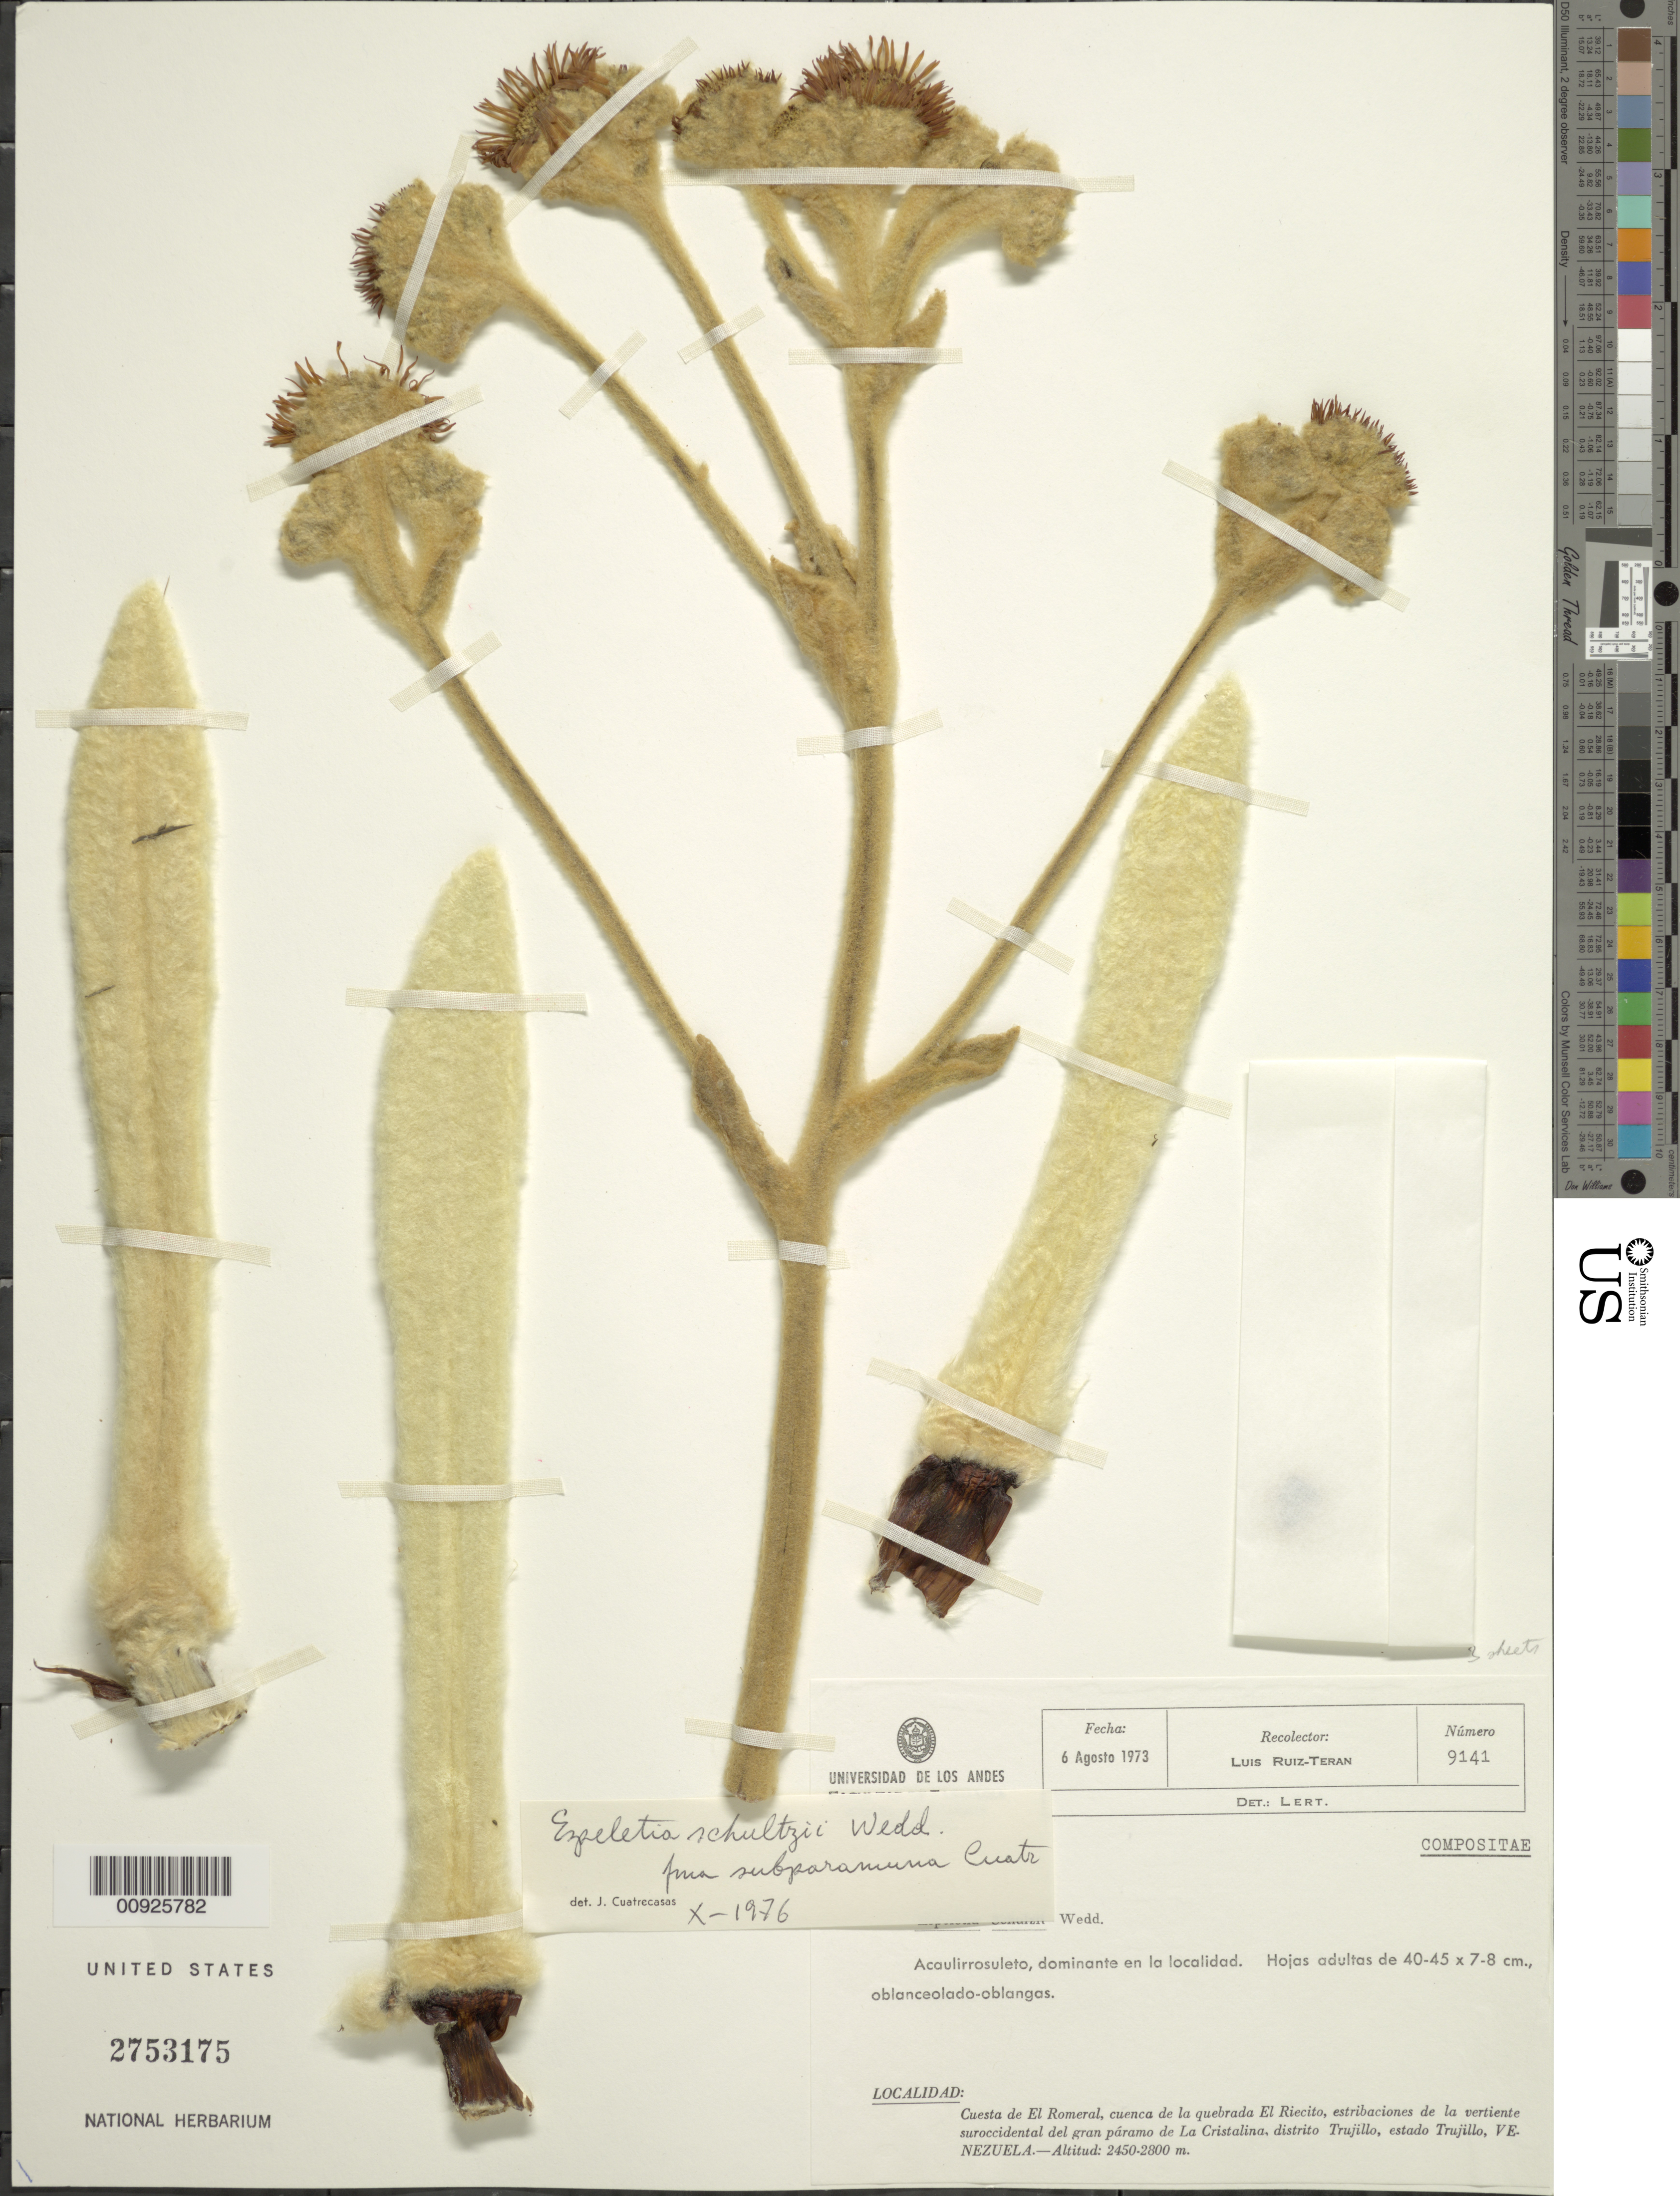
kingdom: Plantae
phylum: Tracheophyta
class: Magnoliopsida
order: Asterales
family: Asteraceae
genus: Espeletia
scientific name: Espeletia schultzii var. subparamuna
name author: Cuatrec.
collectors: L. E. Ruíz-Terán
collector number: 9141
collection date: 1973-08-06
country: Venezuela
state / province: Trujillo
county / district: Trujillo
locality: P. de la Cristalina. Cuesta de El Romeral, cuenca de la quebrada El Riecito, estribaciones de la vertiente suroccidental del gran páramo de La Cristalina.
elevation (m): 2450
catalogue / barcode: US 2753175